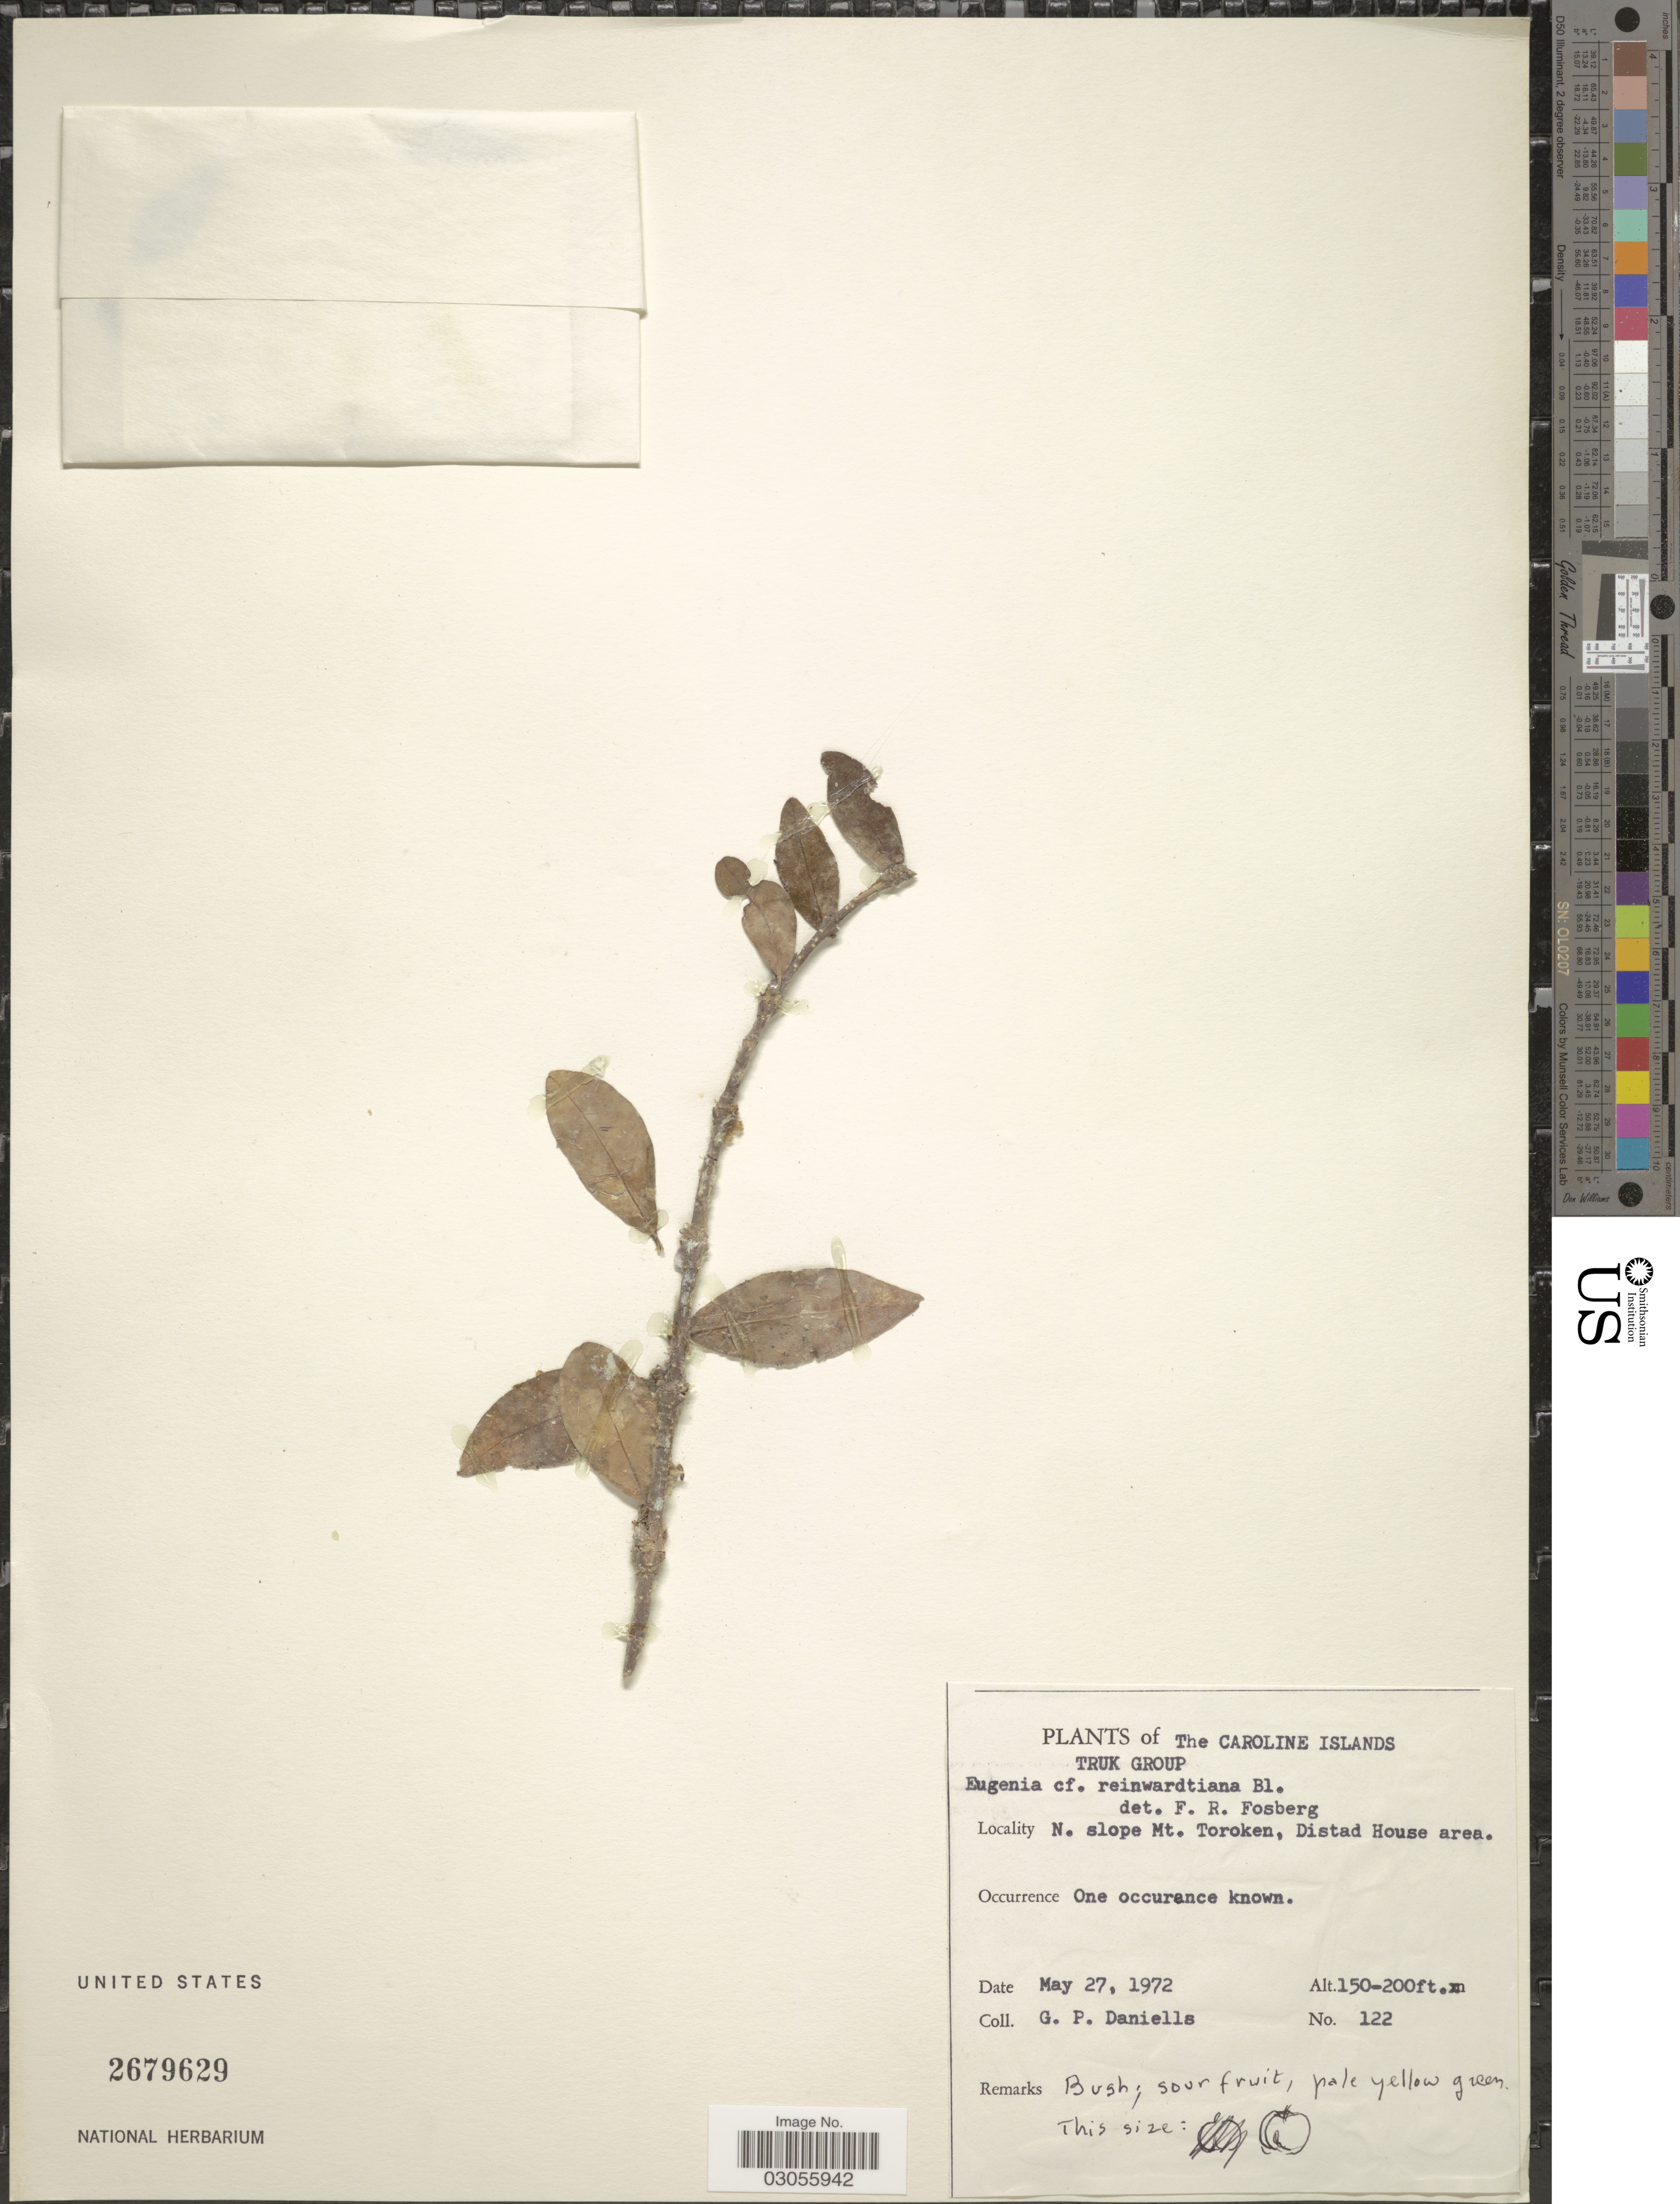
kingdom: Plantae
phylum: Tracheophyta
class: Magnoliopsida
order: Myrtales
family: Myrtaceae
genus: Eugenia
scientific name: Eugenia reinwardtiana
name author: (Blume) DC.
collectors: G. Daniells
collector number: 122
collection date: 1972-05-27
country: Micronesia, Federated States of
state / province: Truk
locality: Caroline Islands. Truk Group. N. slope Mt. Toroken, Distad House area.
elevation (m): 46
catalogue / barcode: US 2679629